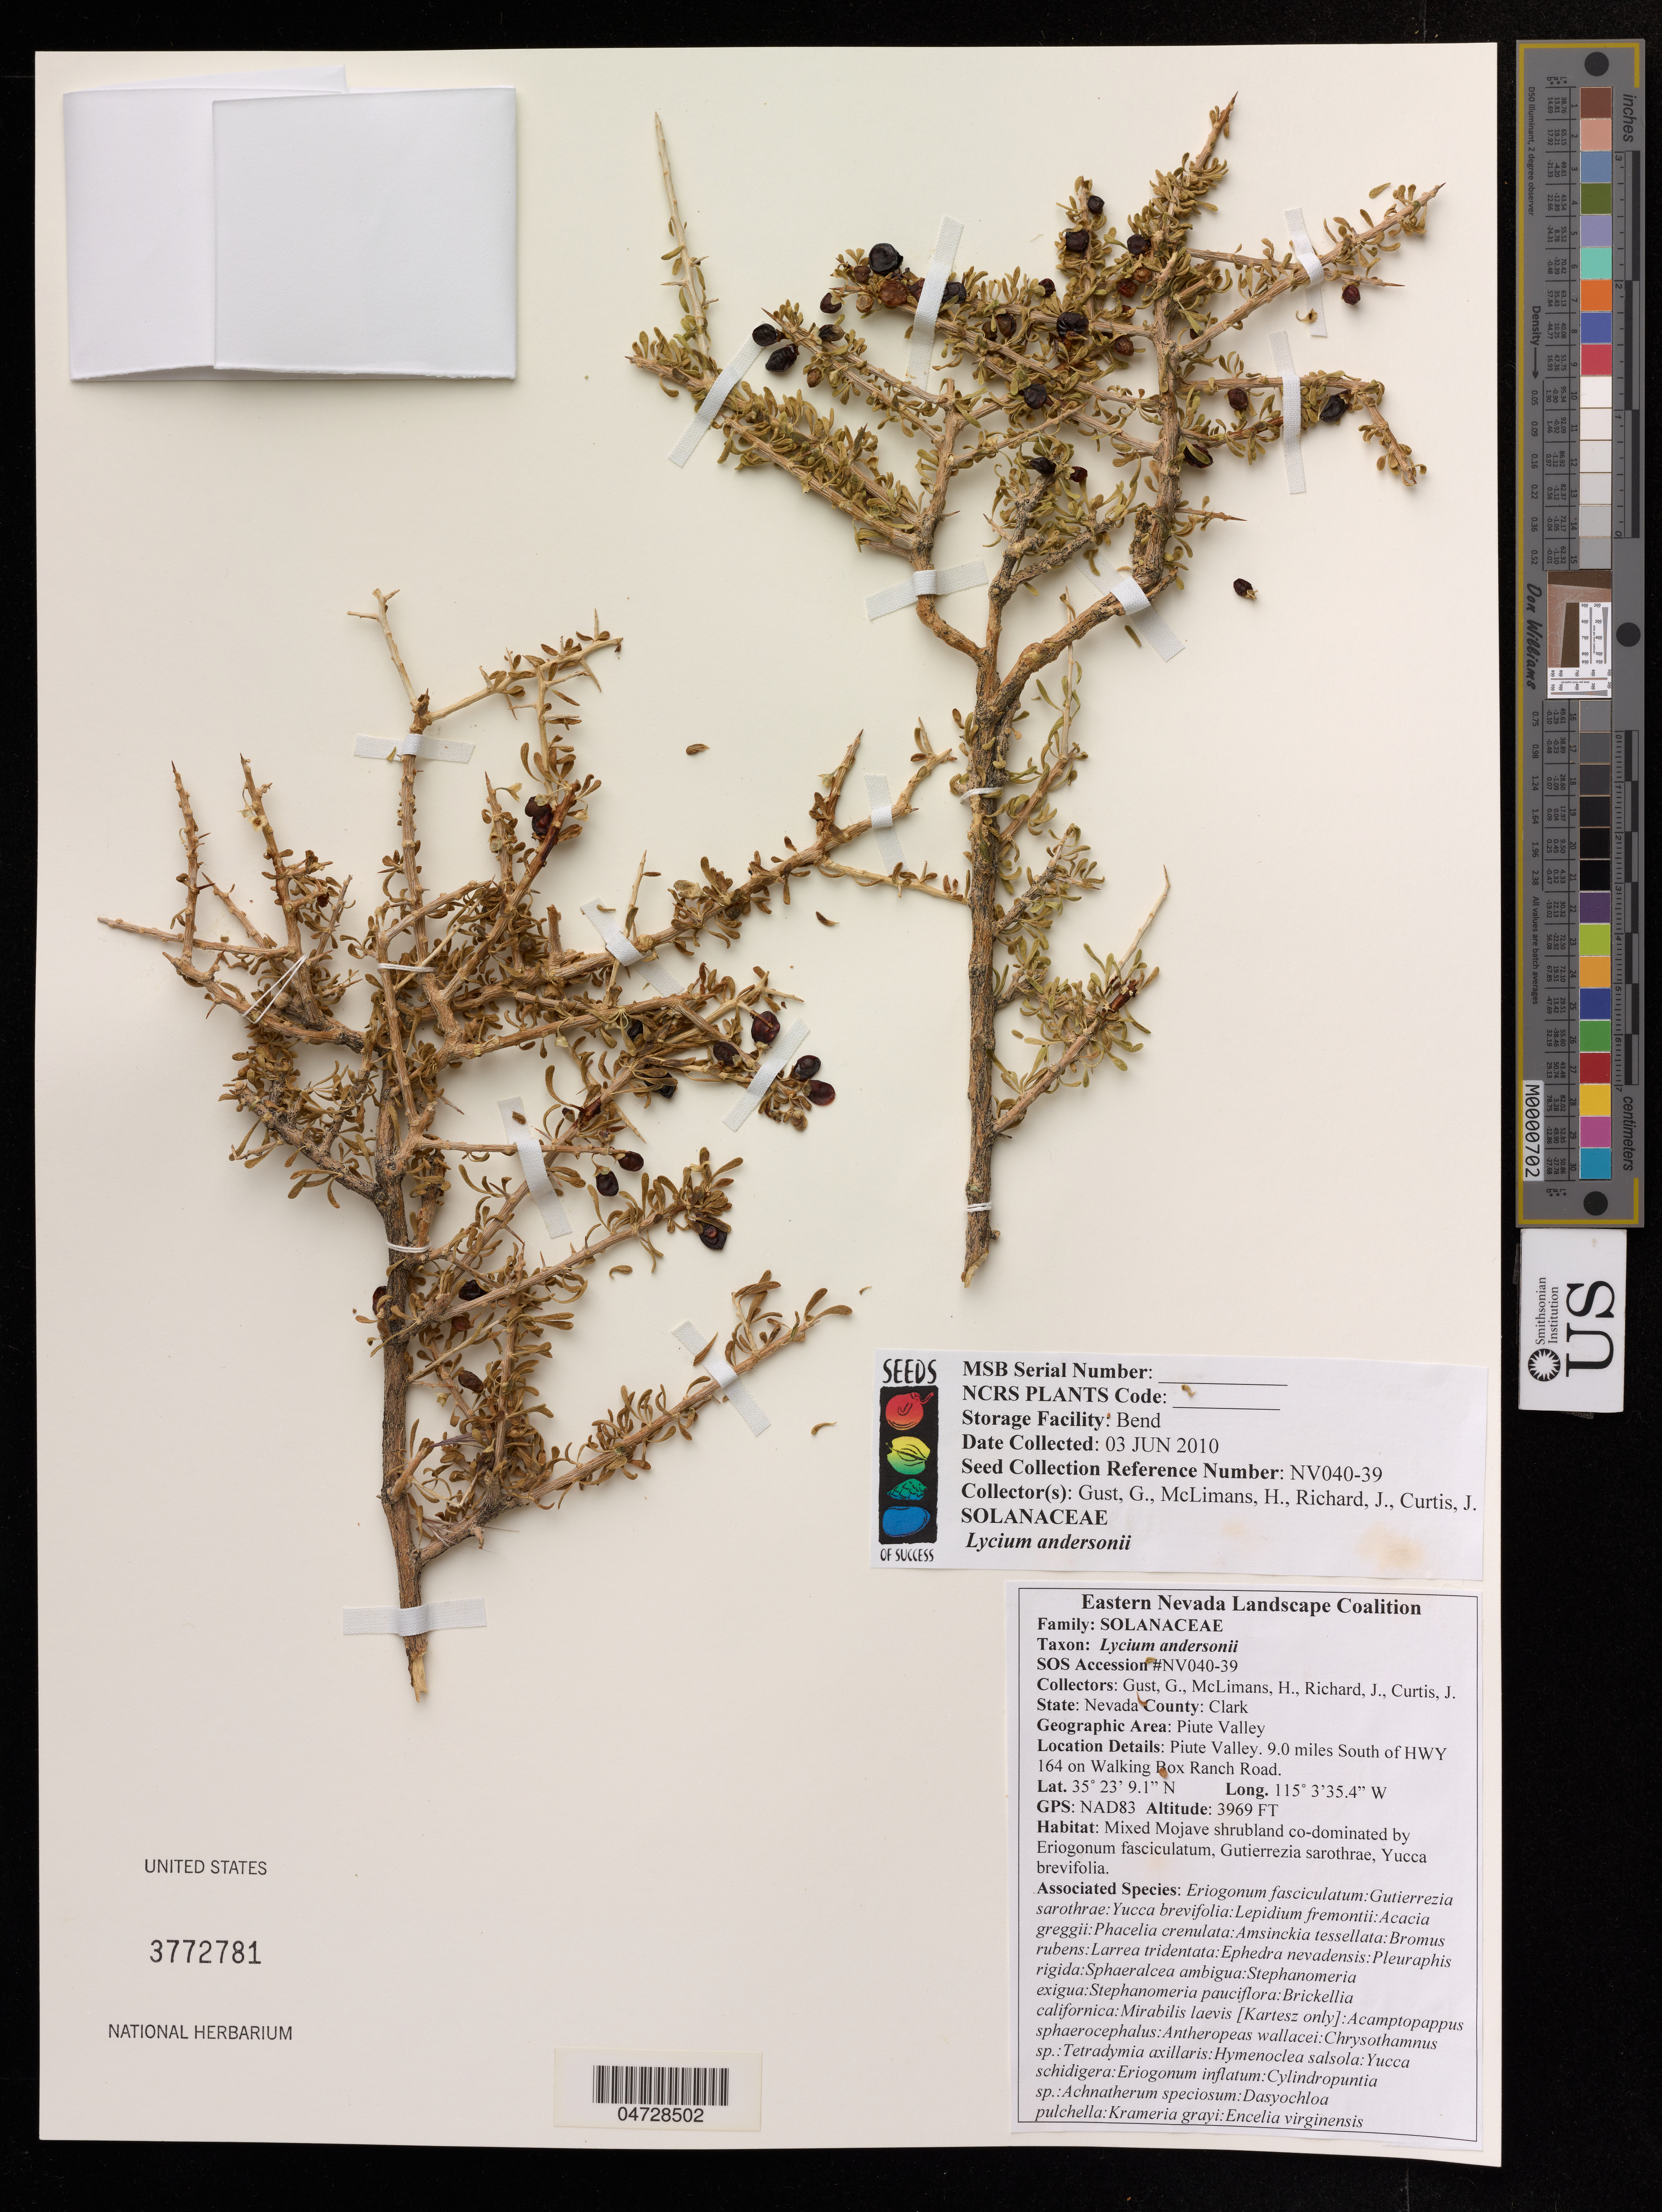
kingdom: Plantae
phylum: Tracheophyta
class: Magnoliopsida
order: Solanales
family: Solanaceae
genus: Lycium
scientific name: Lycium andersonii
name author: A. Gray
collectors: A. Gust., H. McLimans, J. Richard & J. Curtis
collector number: n.s.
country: United States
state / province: Nevada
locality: Clark, Piute Valley, 9.0 miles South of HWY 164 o Walking Box Ranch Road.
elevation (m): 1210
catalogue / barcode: US 3772781